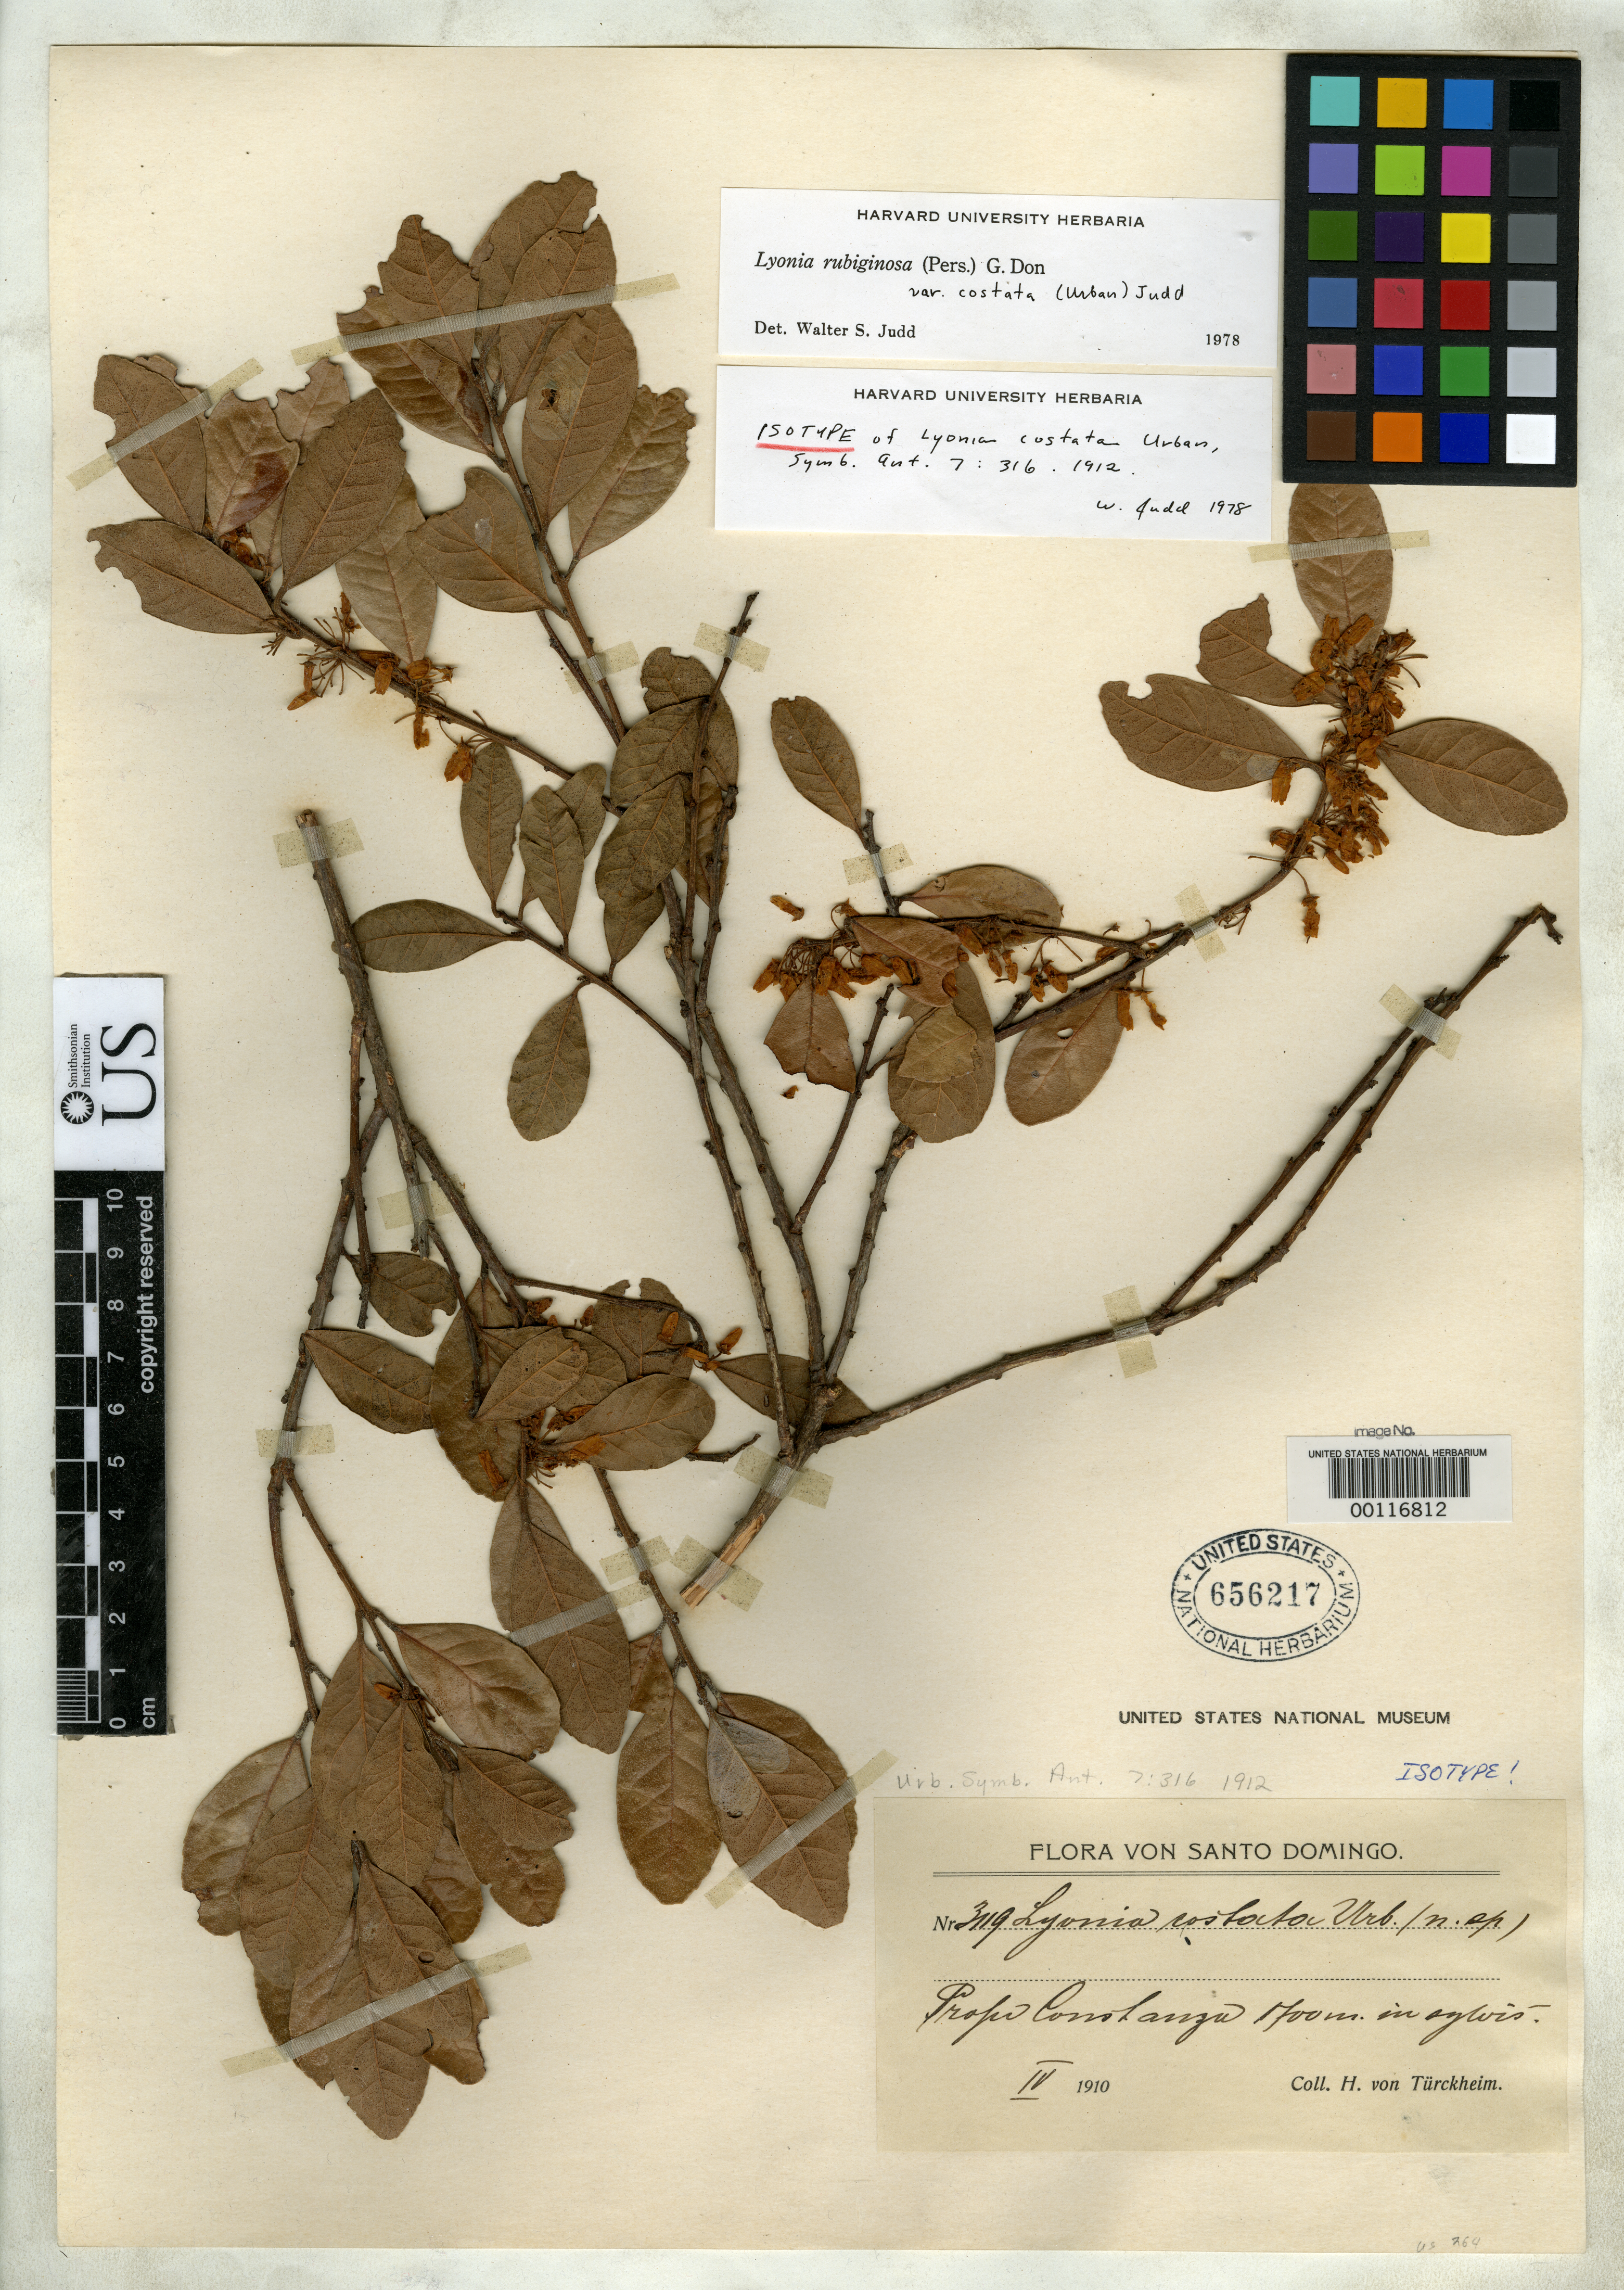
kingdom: Plantae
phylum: Tracheophyta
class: Magnoliopsida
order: Ericales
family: Ericaceae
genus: Lyonia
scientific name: Lyonia costata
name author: Urb.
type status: Isotype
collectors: H. von Türckheim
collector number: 3119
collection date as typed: Apr 1910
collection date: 1910-04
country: Dominican Republic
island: Hispaniola Island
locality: Between Constanza & Valle.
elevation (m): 1700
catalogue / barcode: US 656217